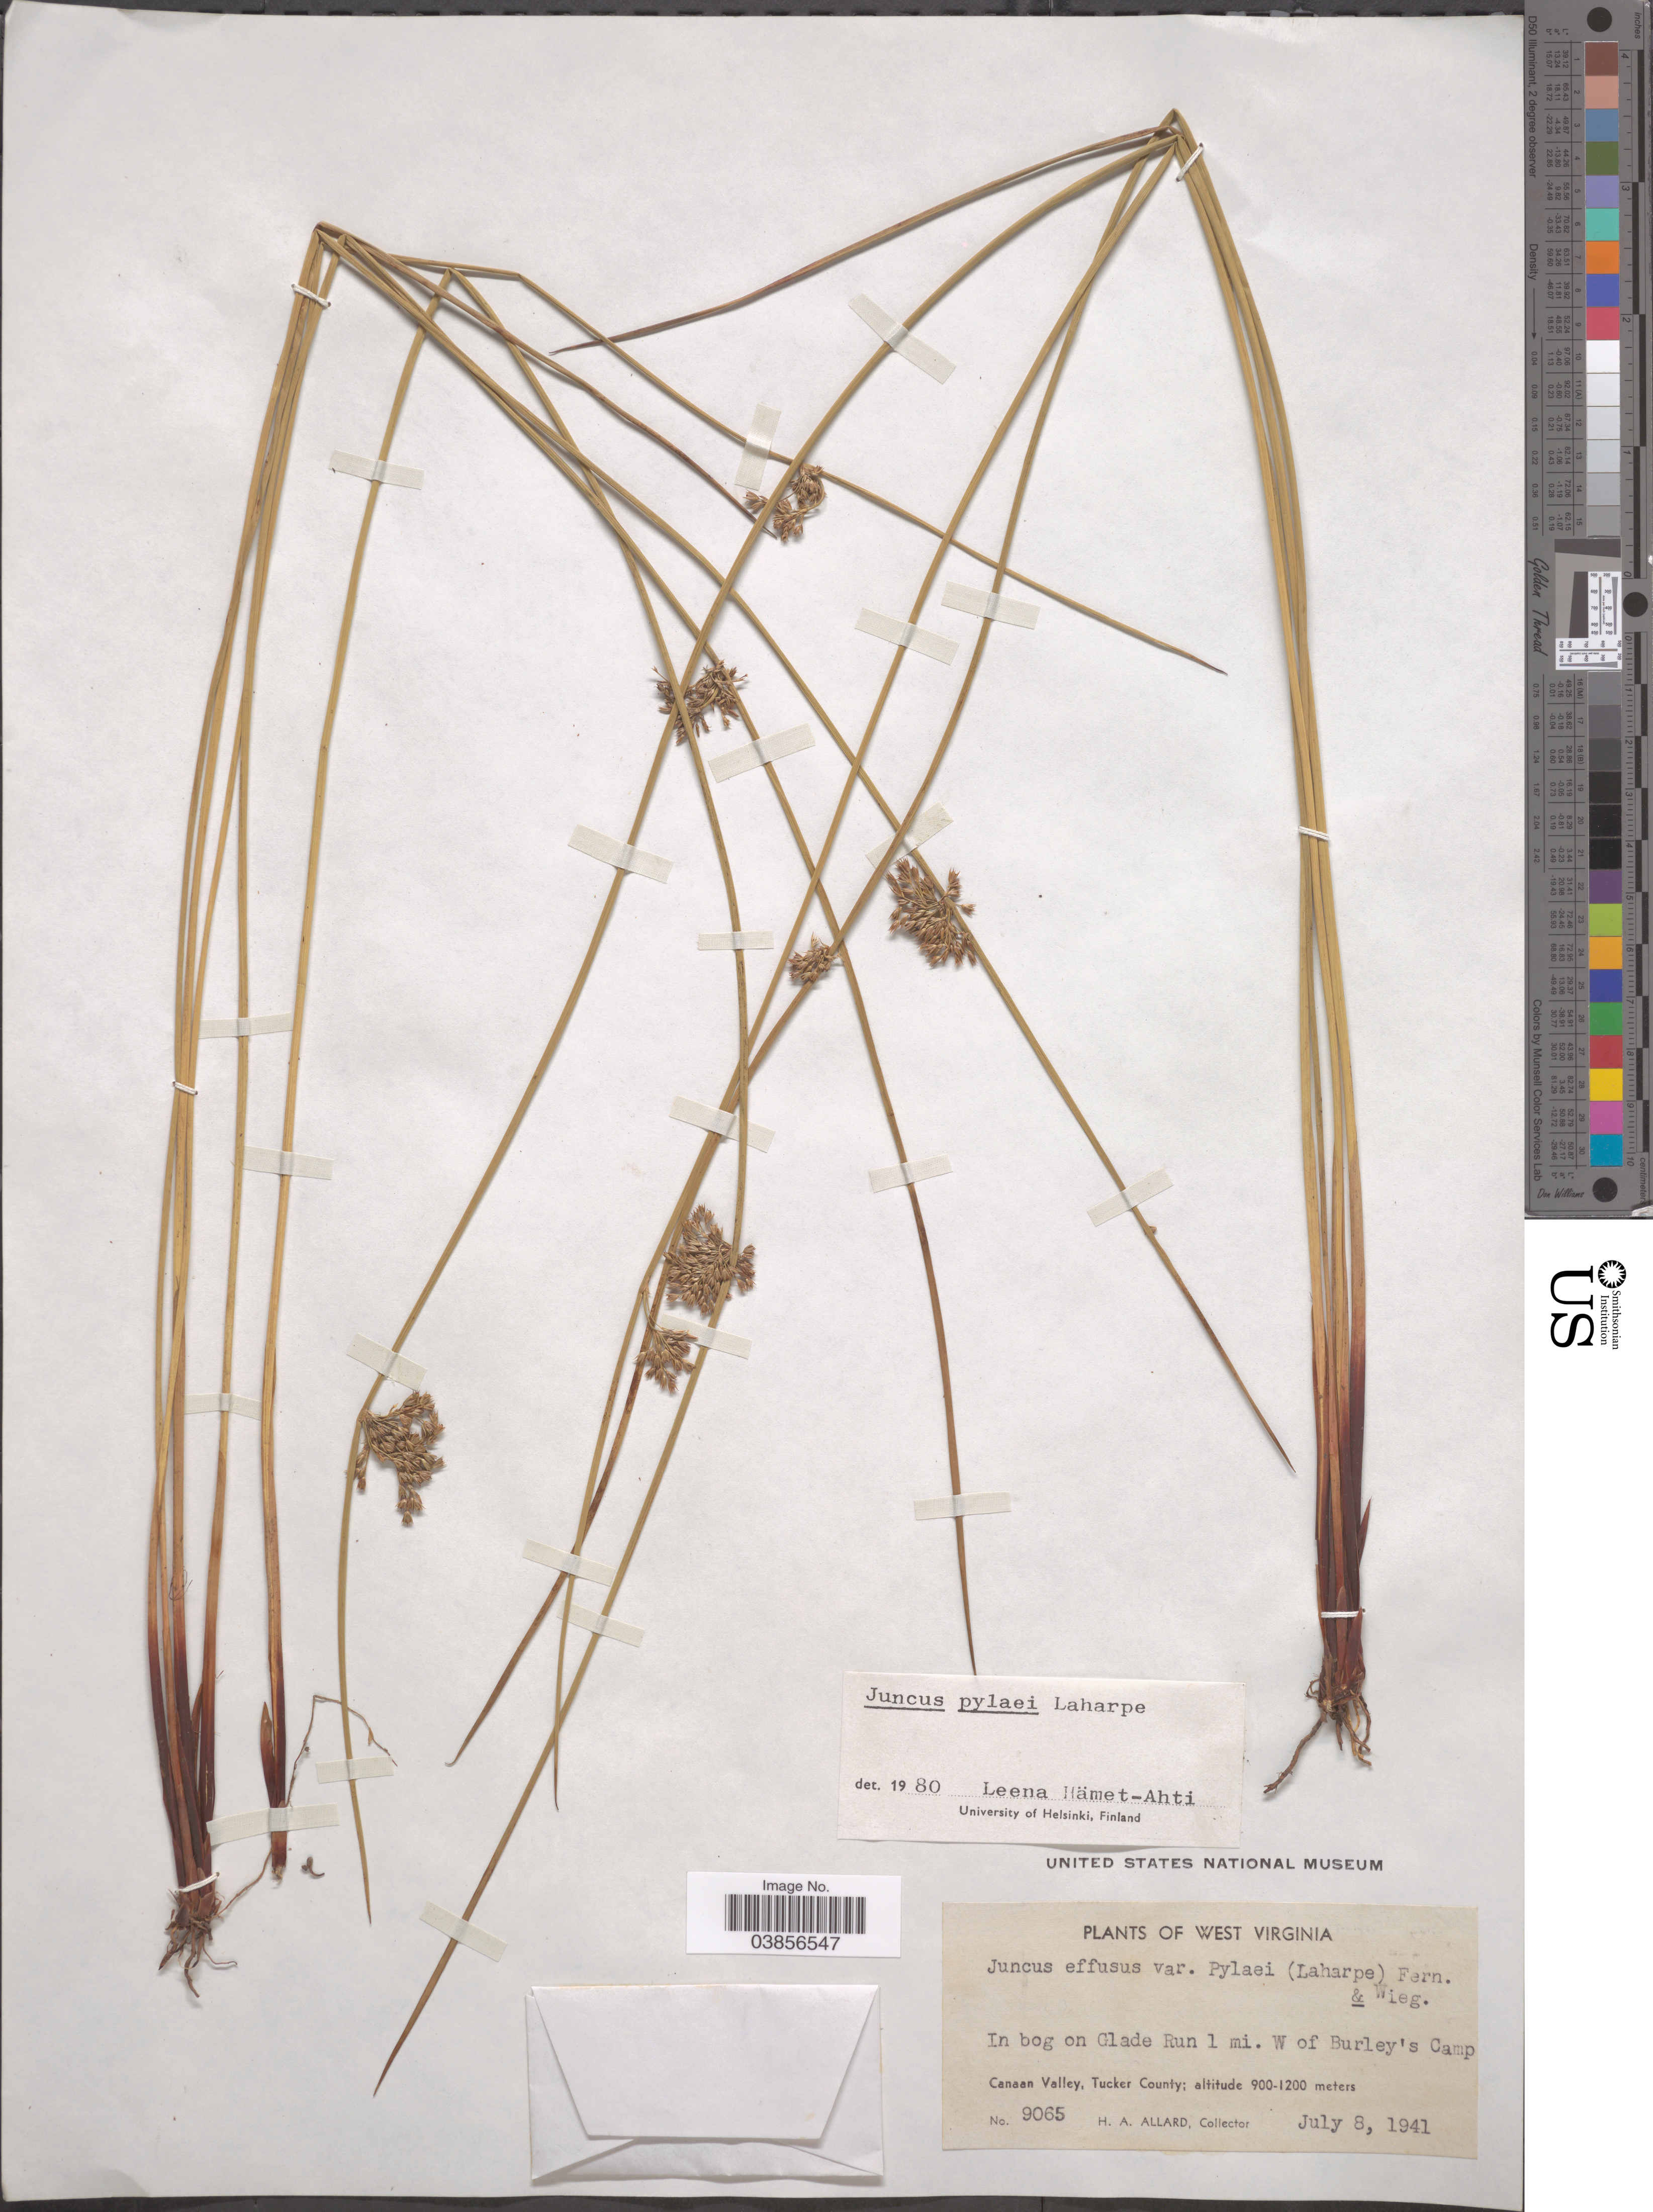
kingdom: Plantae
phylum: Tracheophyta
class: Liliopsida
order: Poales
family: Juncaceae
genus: Juncus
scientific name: Juncus pylaei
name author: Laharpe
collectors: H. A. Allard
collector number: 9065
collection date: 1941-07-08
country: United States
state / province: West Virginia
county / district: Tucker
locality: In bog on Glade Run 1 mi. W of Burley's Camp. Canaan Valley, Tucker County.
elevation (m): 900